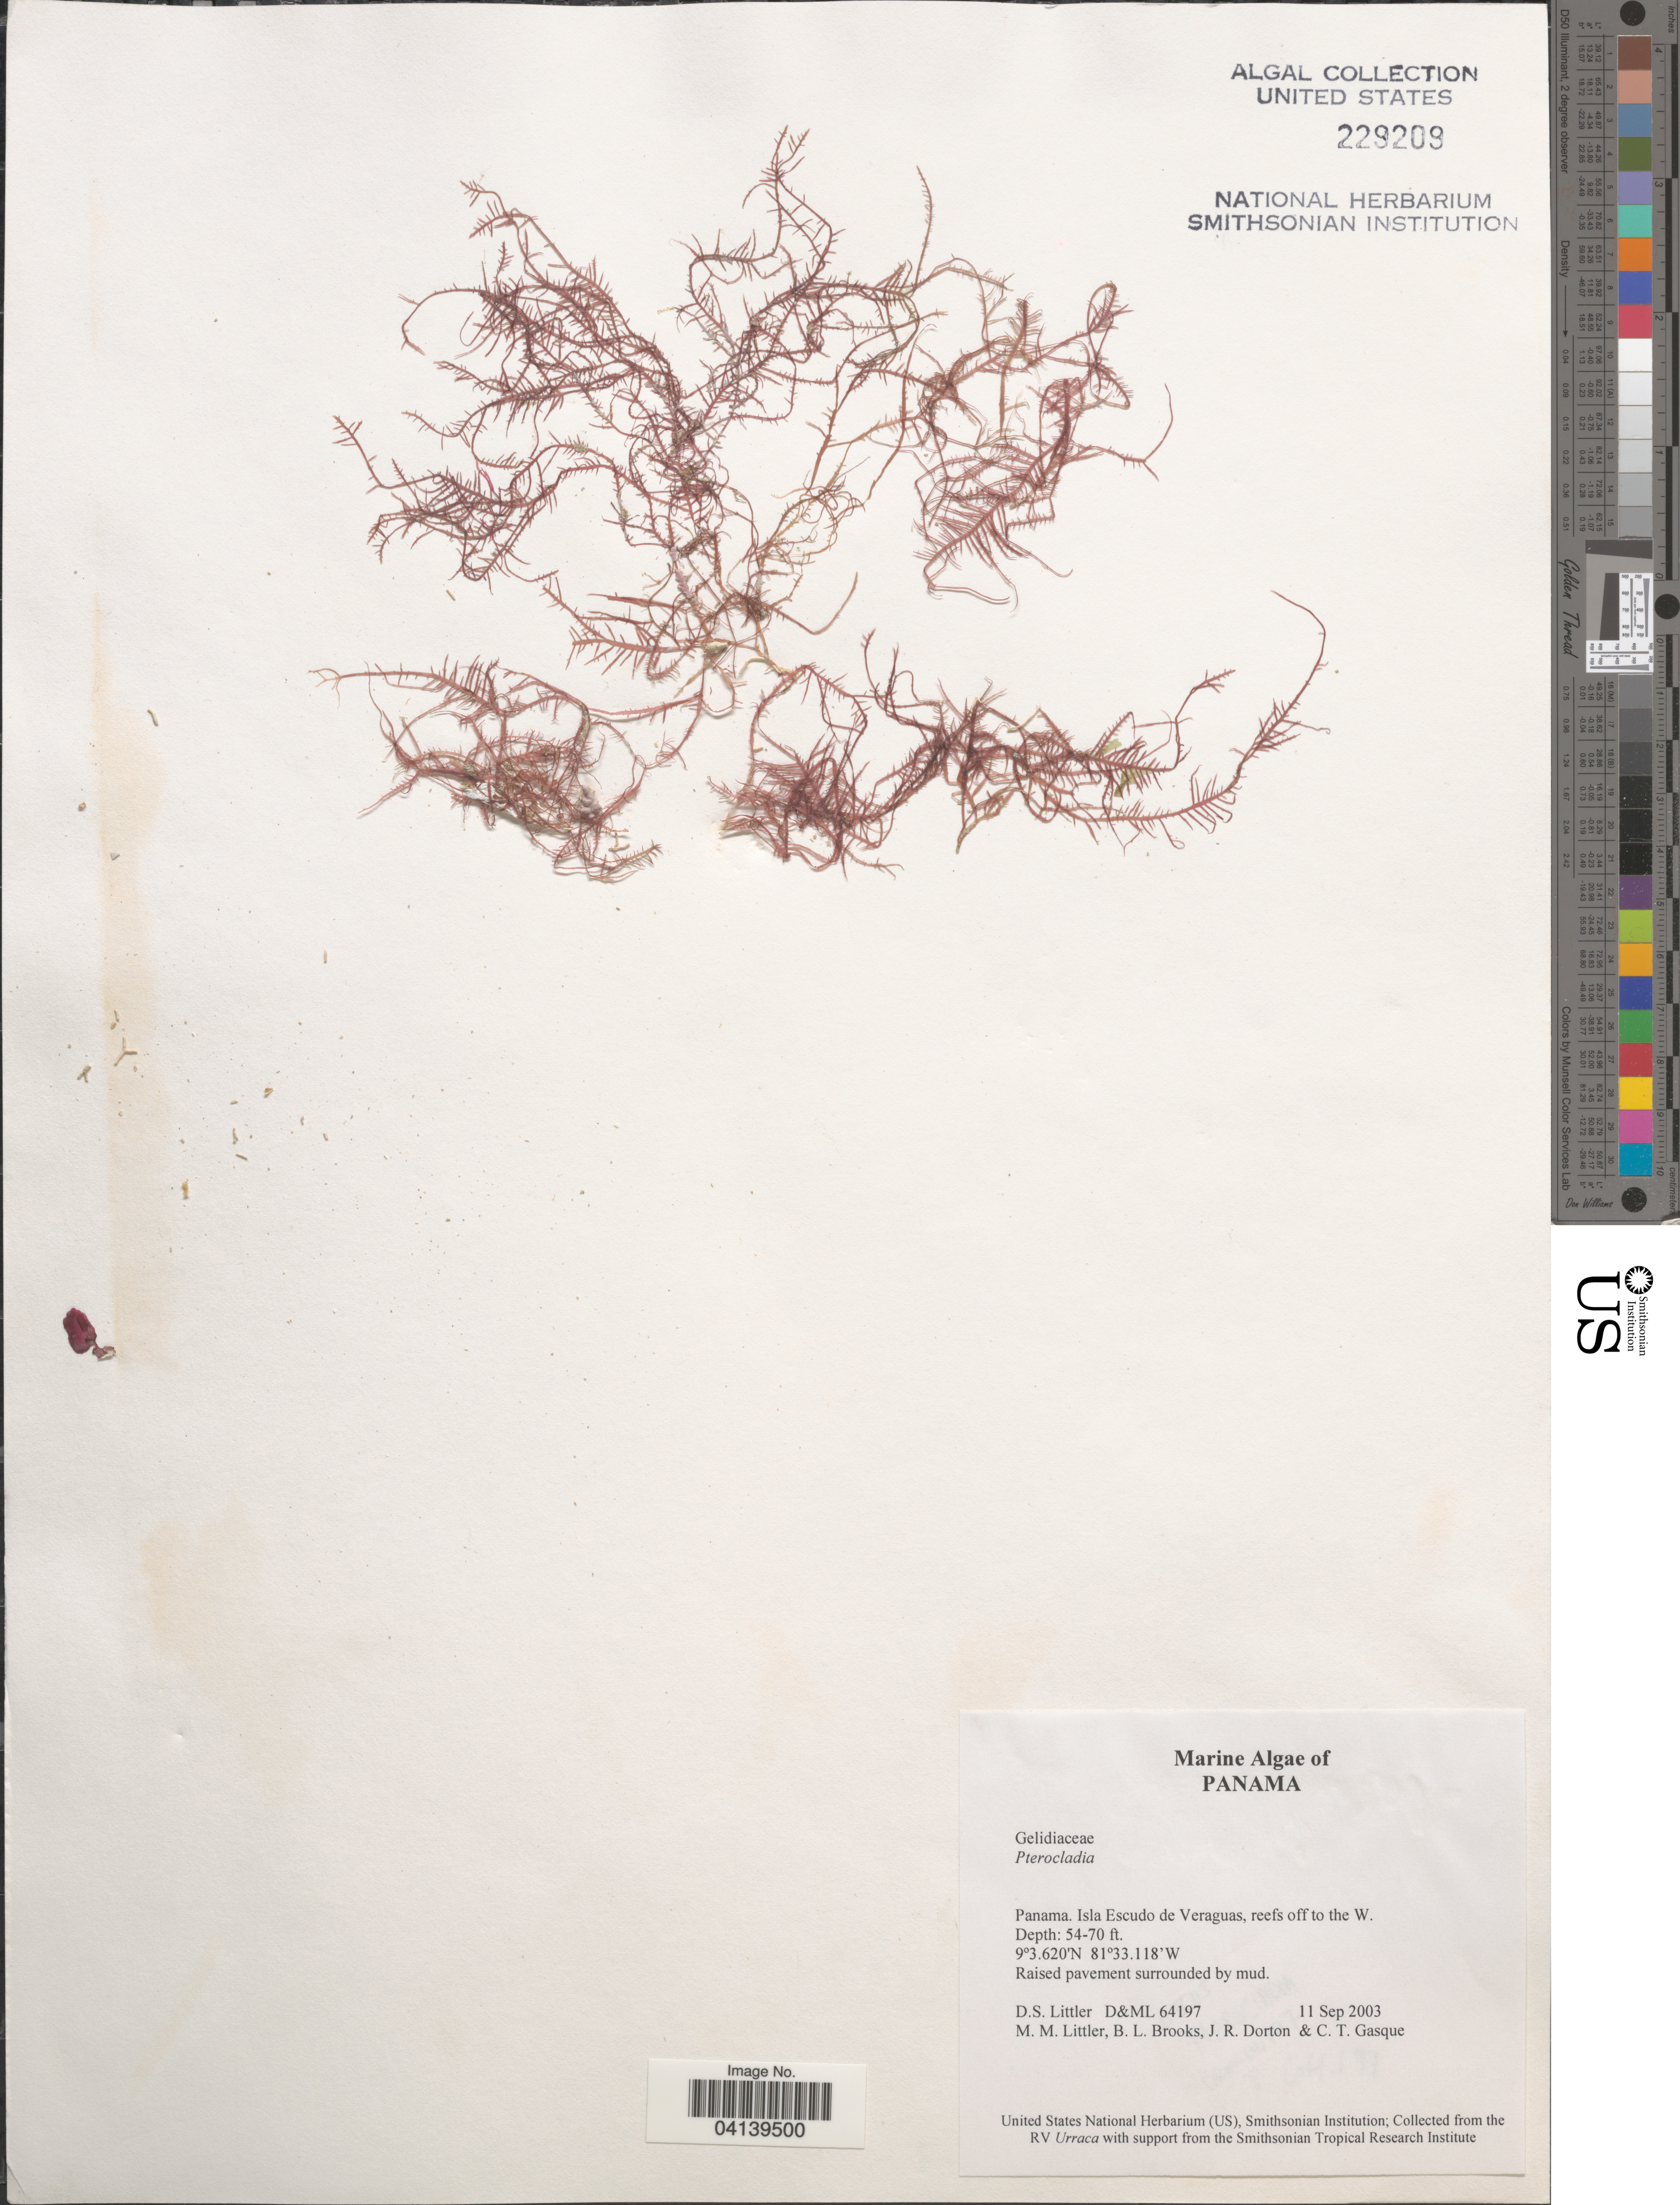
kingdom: Plantae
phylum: Rhodophyta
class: Florideophyceae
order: Gelidiales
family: Pterocladiaceae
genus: Pterocladia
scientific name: Pterocladia sp.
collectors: D. S. Littler, B. Brooks, J. Dorton & C. Gasque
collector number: D&ML64197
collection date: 2003-09-11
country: Panama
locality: Isla Escudo de Veraguas, reefs off to the W.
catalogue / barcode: US 229209